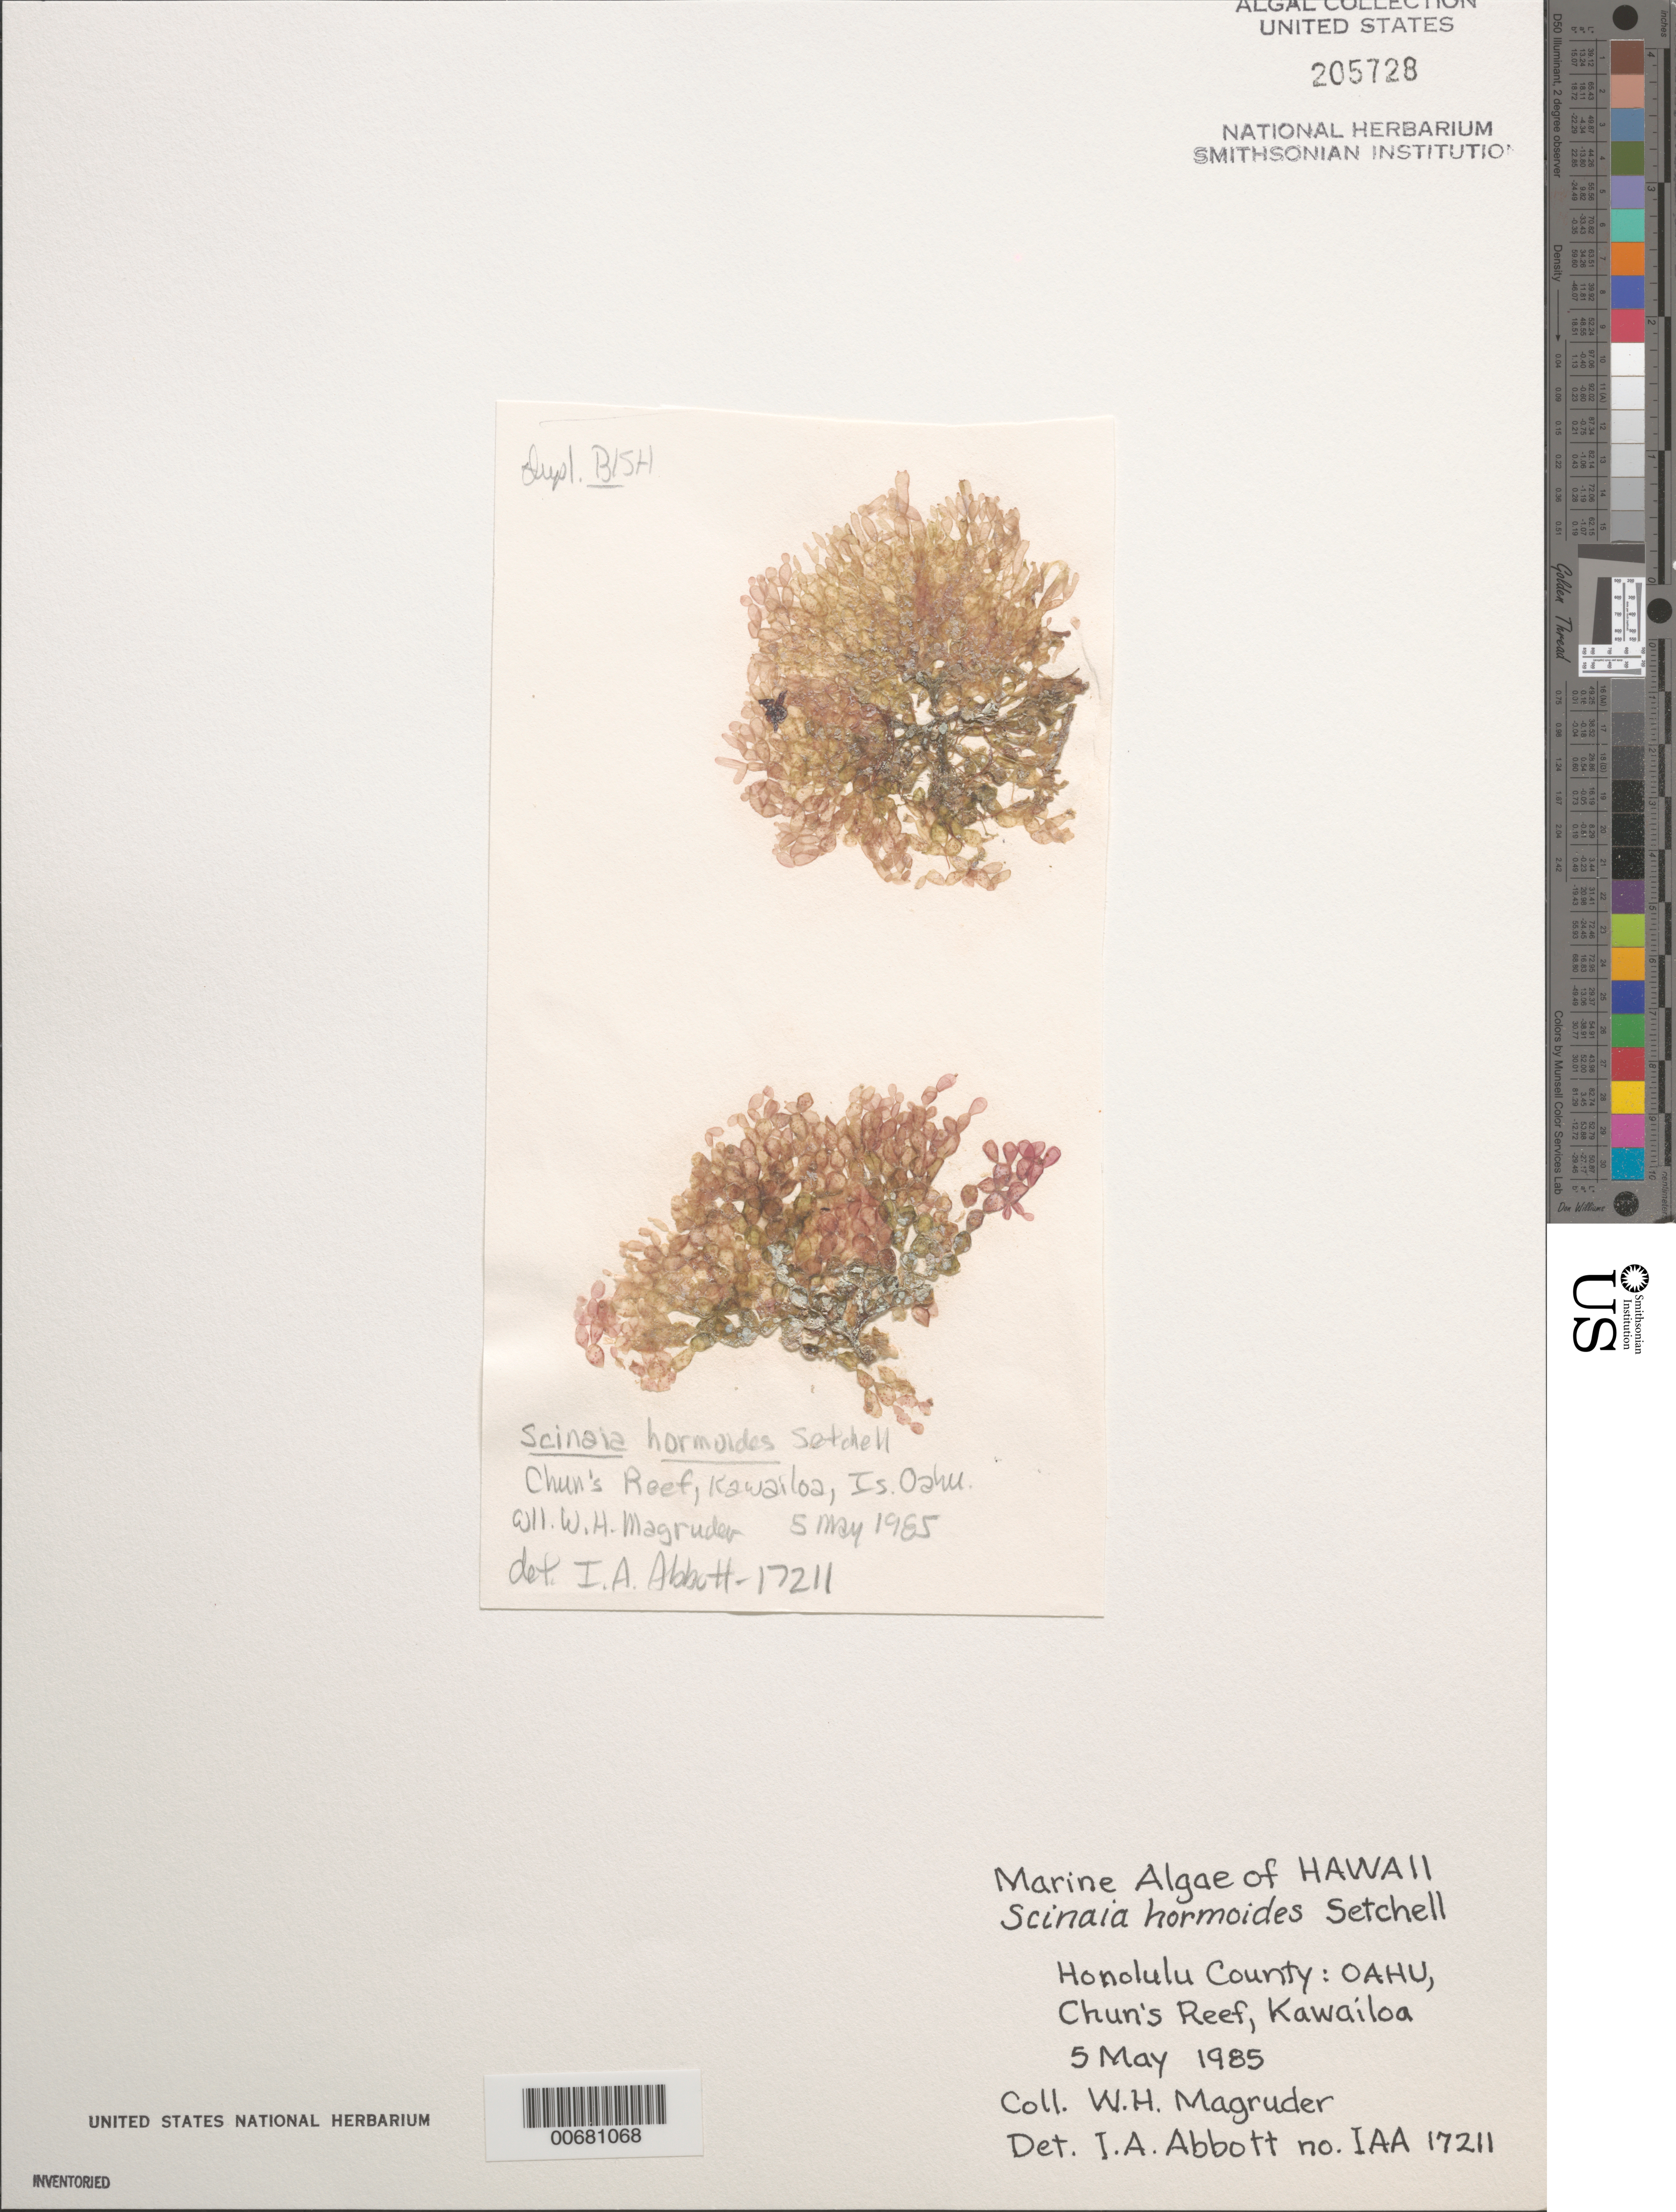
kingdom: Plantae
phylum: Rhodophyta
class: Florideophyceae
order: Nemaliales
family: Scinaiaceae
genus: Scinaia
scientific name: Scinaia hormoides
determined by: Abbott, Isabella A.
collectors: W. Magruder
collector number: IAA 17211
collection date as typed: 05 May 1985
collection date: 1985-05-05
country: United States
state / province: Hawaii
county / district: Honolulu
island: Oahu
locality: Chun's Reef, Kawailoa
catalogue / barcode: US 205728